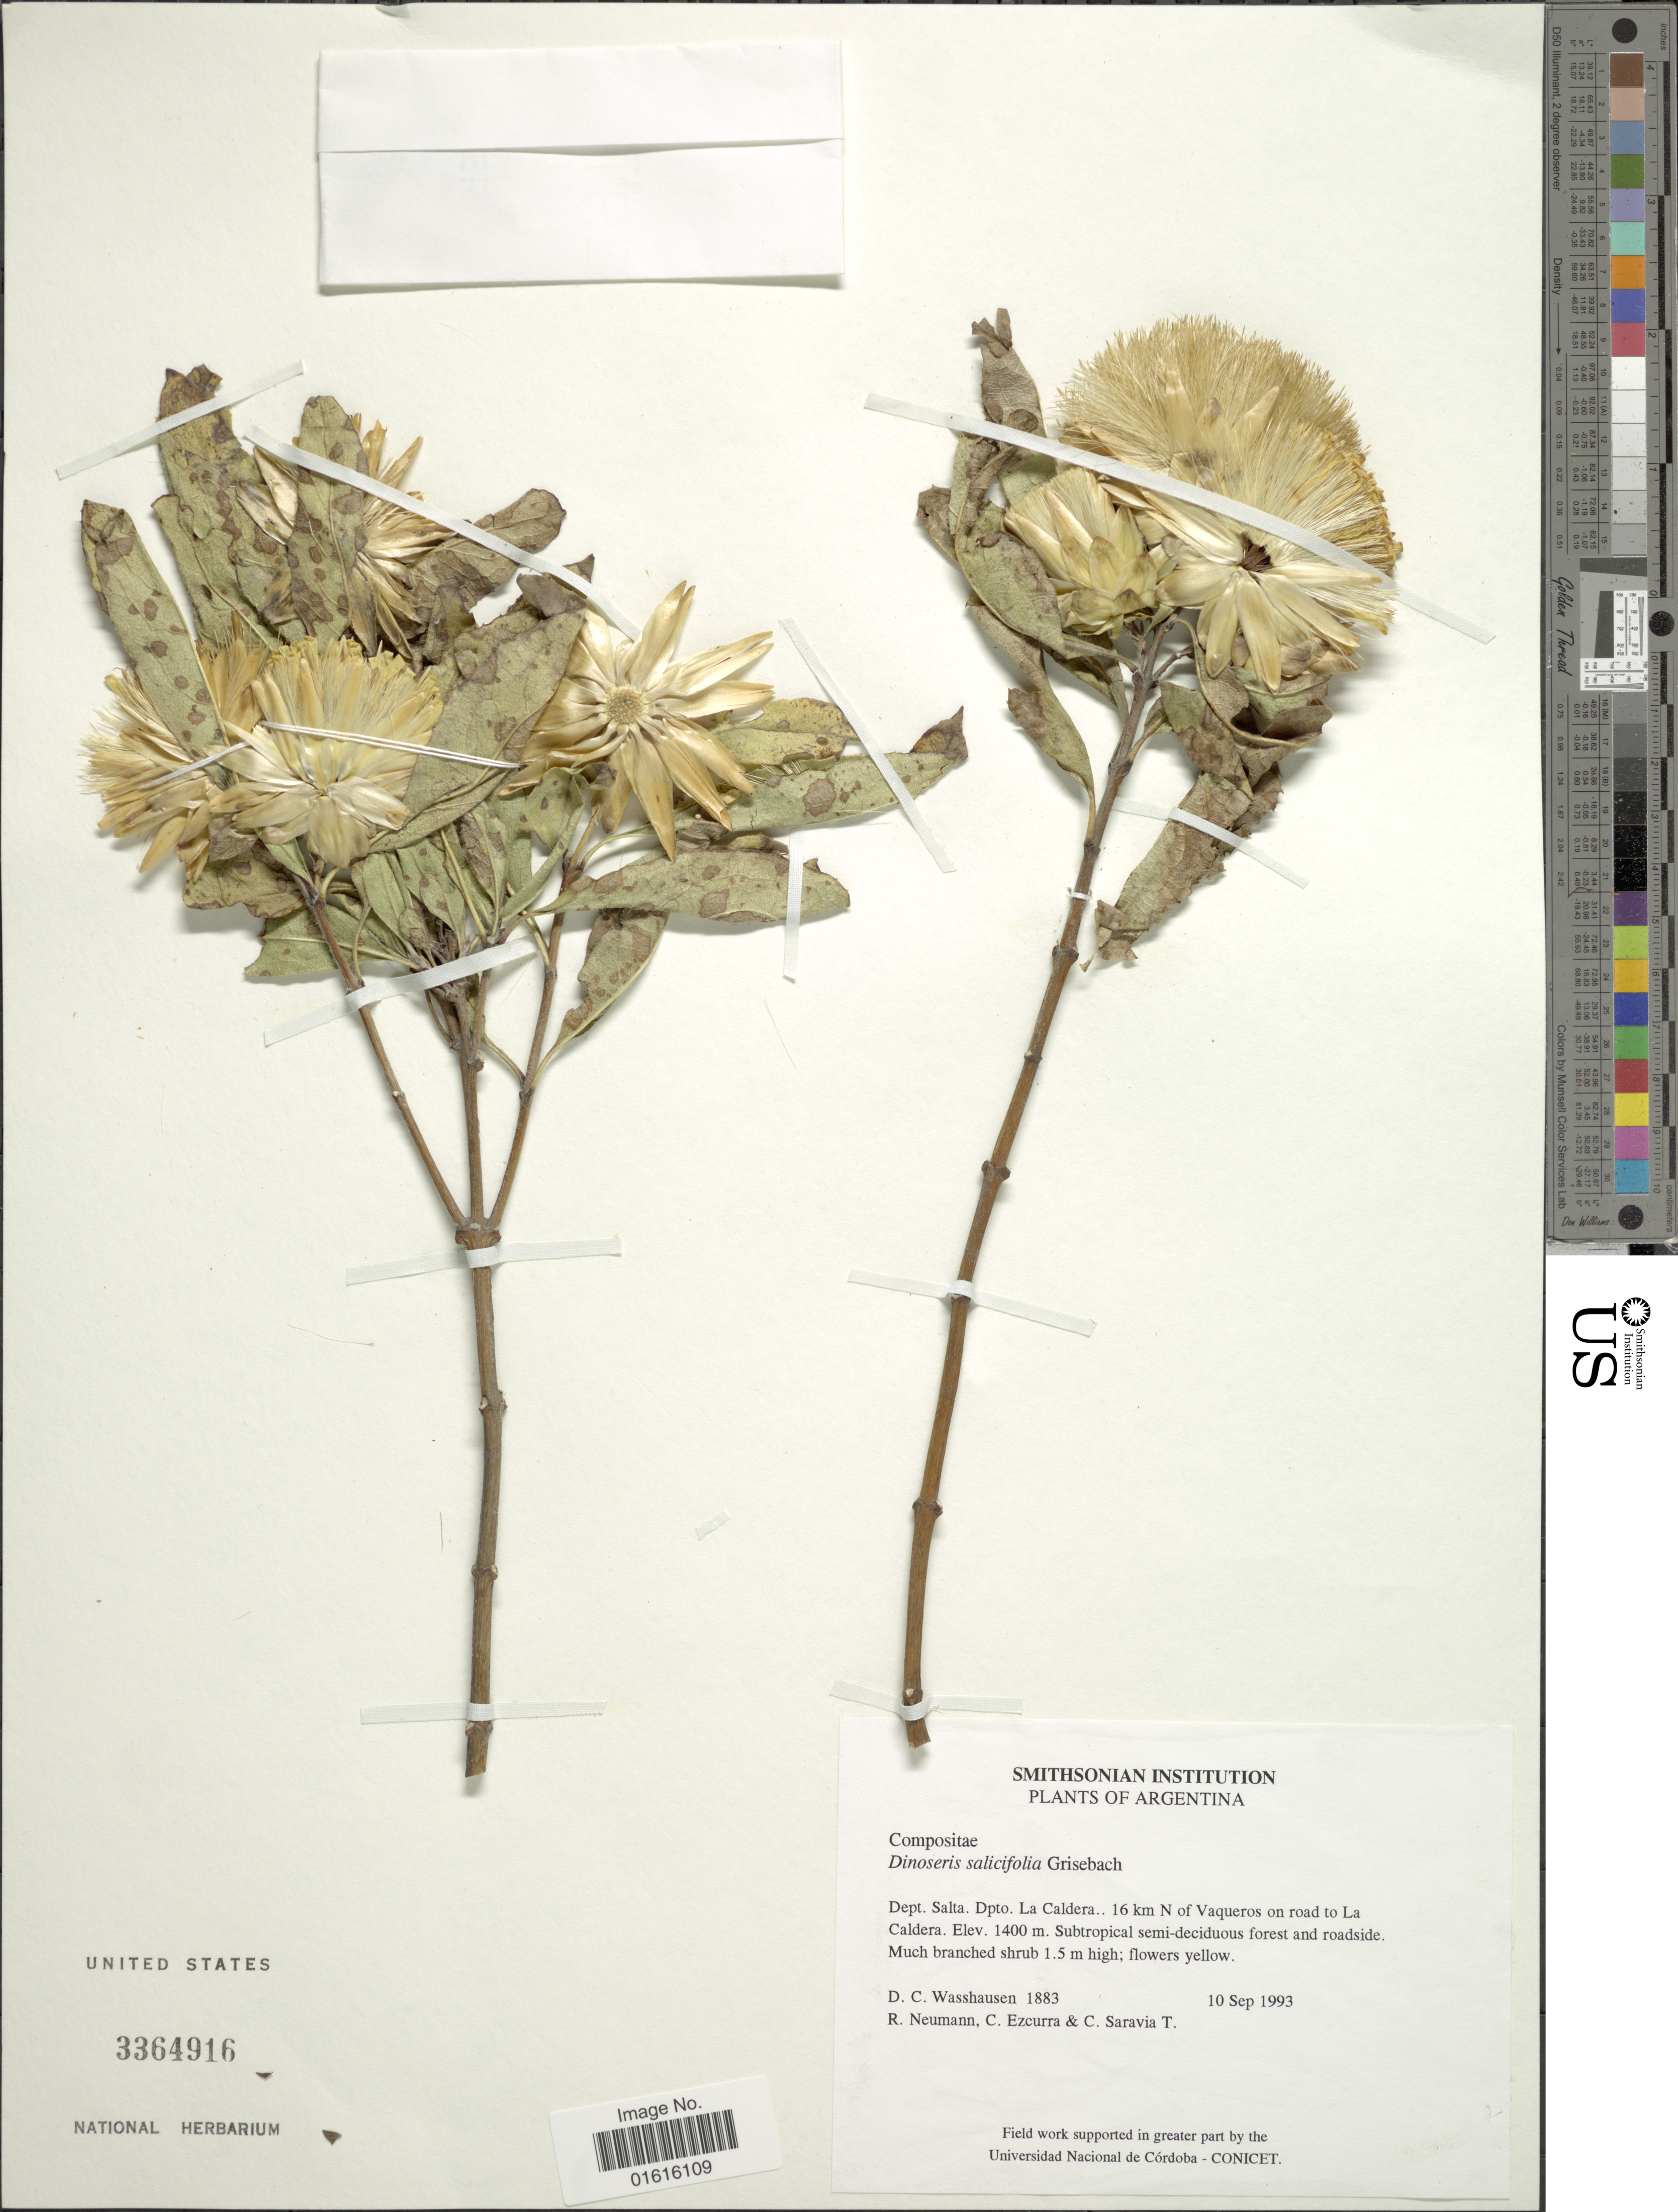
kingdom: Plantae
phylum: Tracheophyta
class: Magnoliopsida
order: Asterales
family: Asteraceae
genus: Dinoseris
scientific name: Dinoseris salicifolia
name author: Griseb.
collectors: D. C. Wasshausen, R. Neumann, C. Ezcurra & C. Saravia T.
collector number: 1883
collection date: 1993-09-10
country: Argentina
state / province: Salta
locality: Dpto. La Caldera 16 km N of Vaqueros on road to La Caldera. Subtropical semi-deciduous forest and roadside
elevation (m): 1400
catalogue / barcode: US 3364916